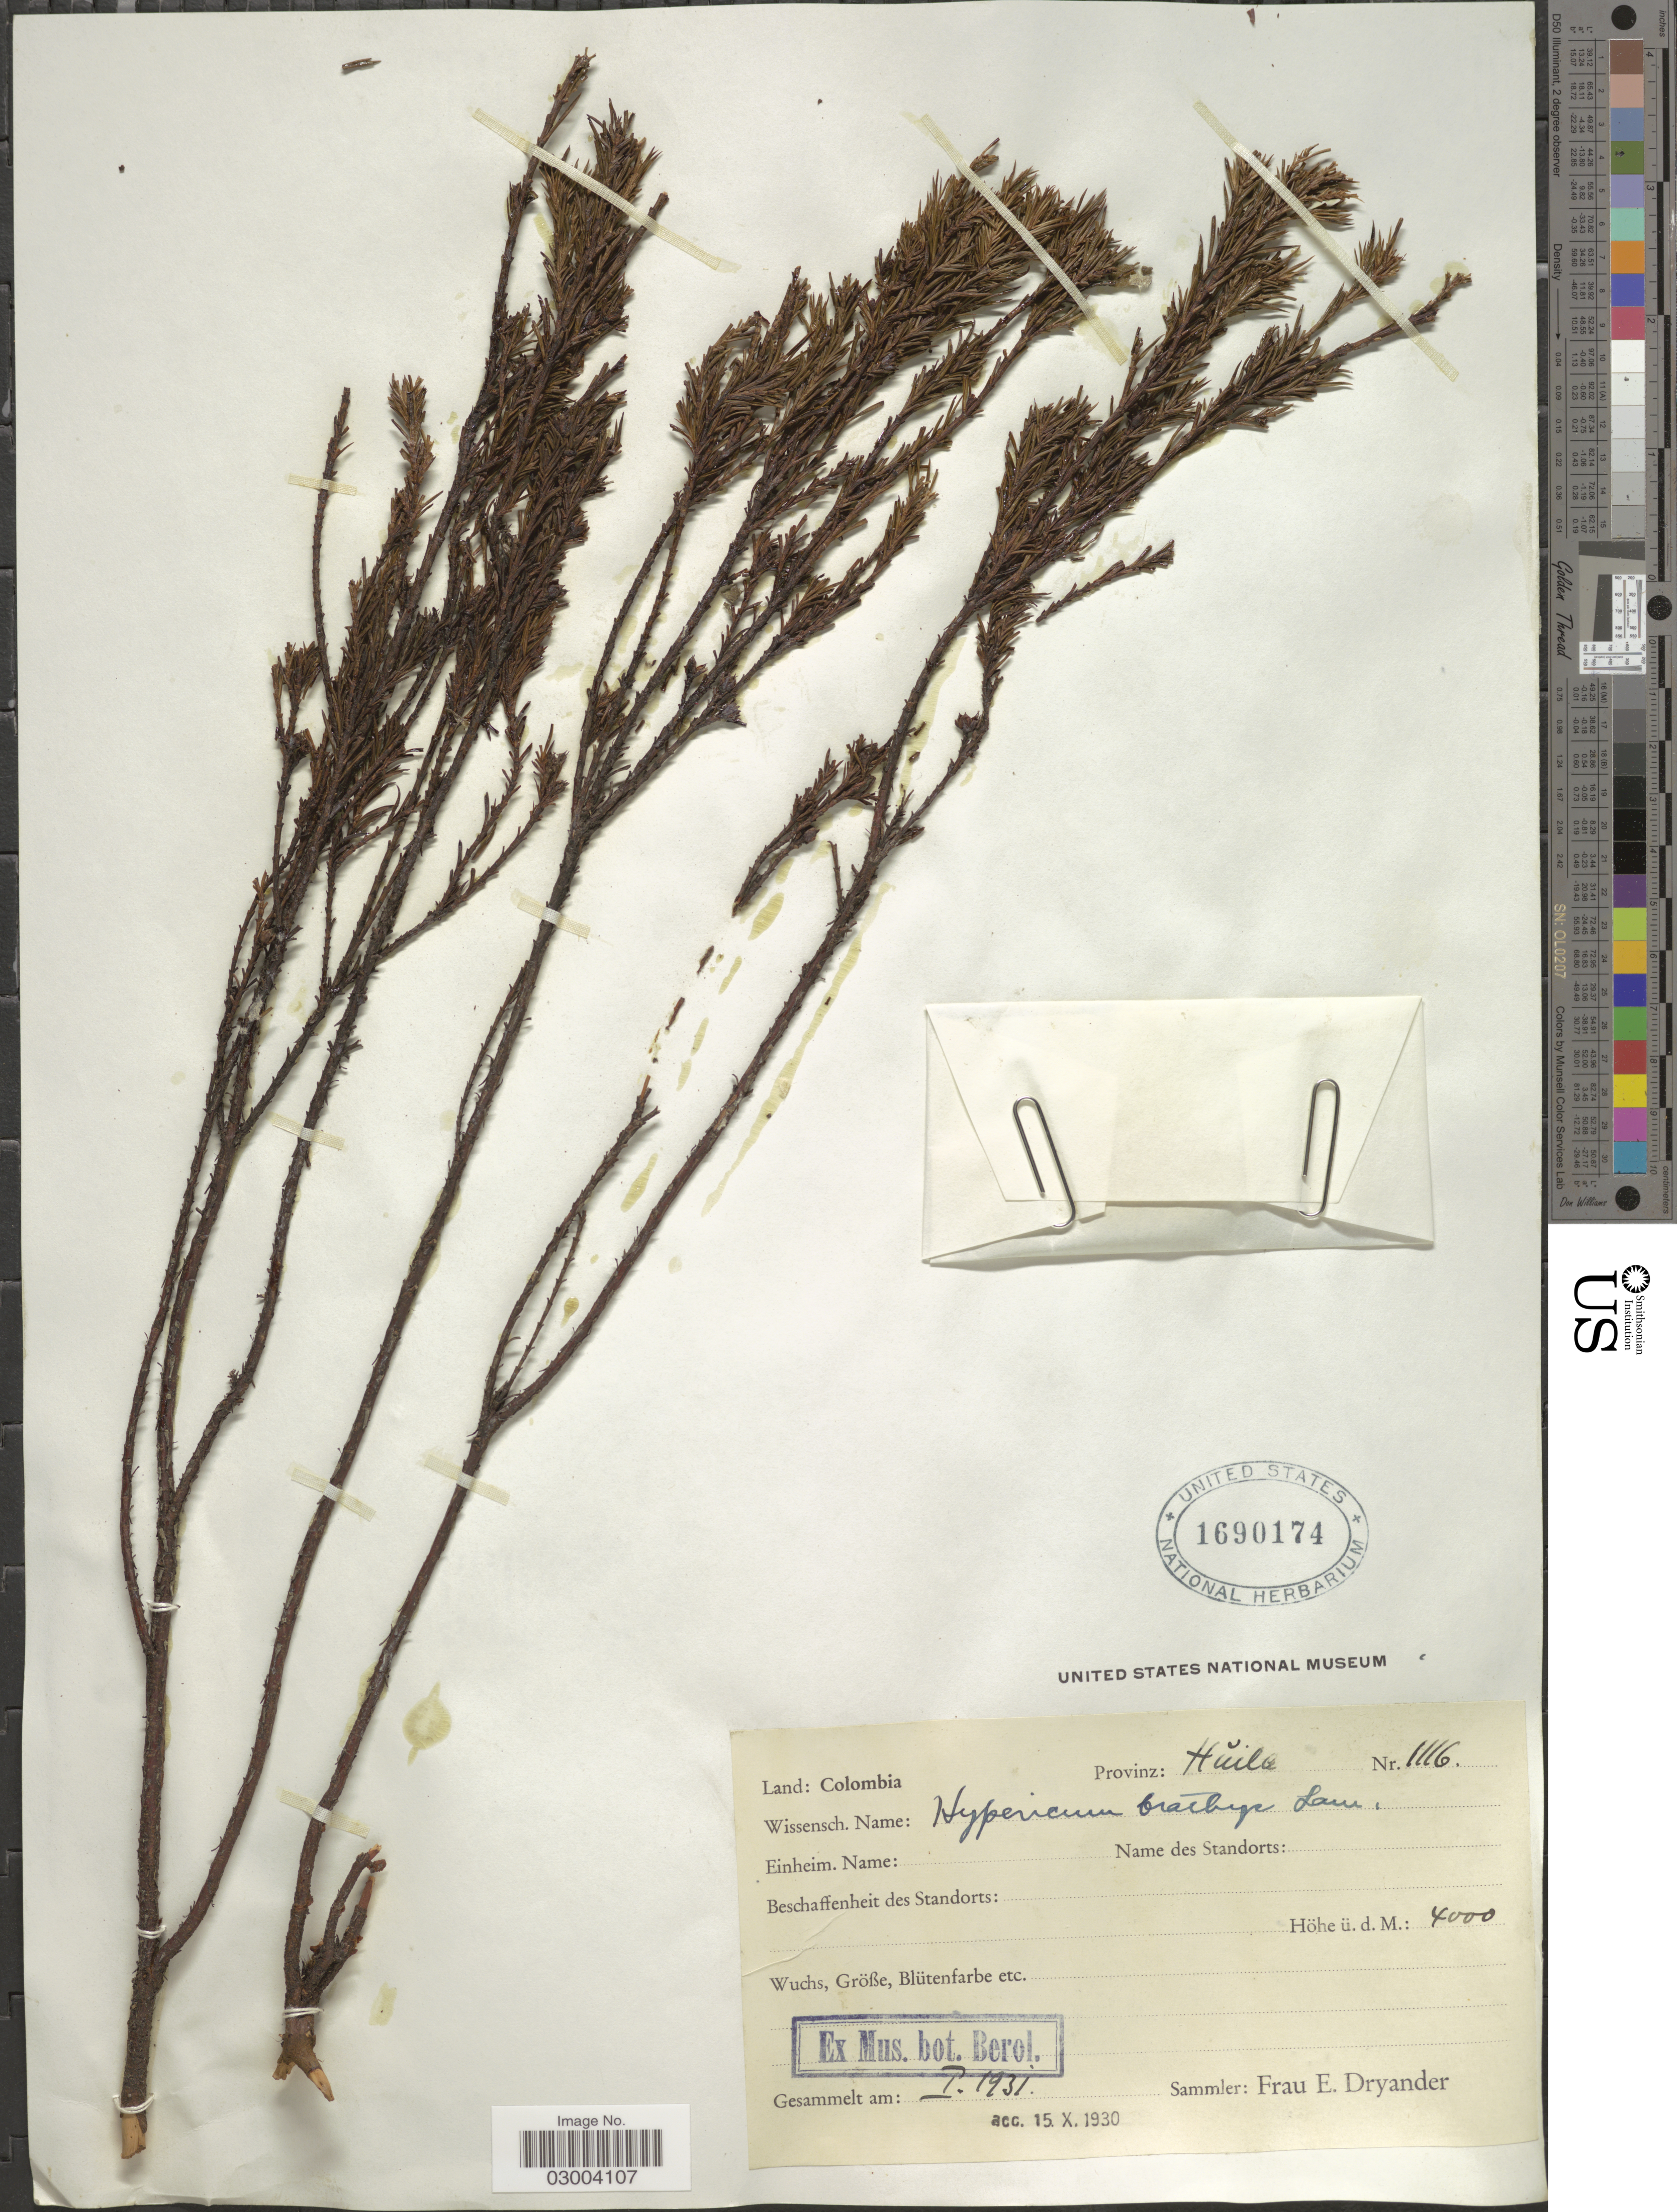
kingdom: Plantae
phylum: Tracheophyta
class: Magnoliopsida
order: Malpighiales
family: Hypericaceae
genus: Hypericum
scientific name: Hypericum pseudobrathys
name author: Turcz.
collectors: E. Dryander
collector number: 1116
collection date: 1931-01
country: Colombia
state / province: Huila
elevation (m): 4000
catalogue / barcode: US 1690174